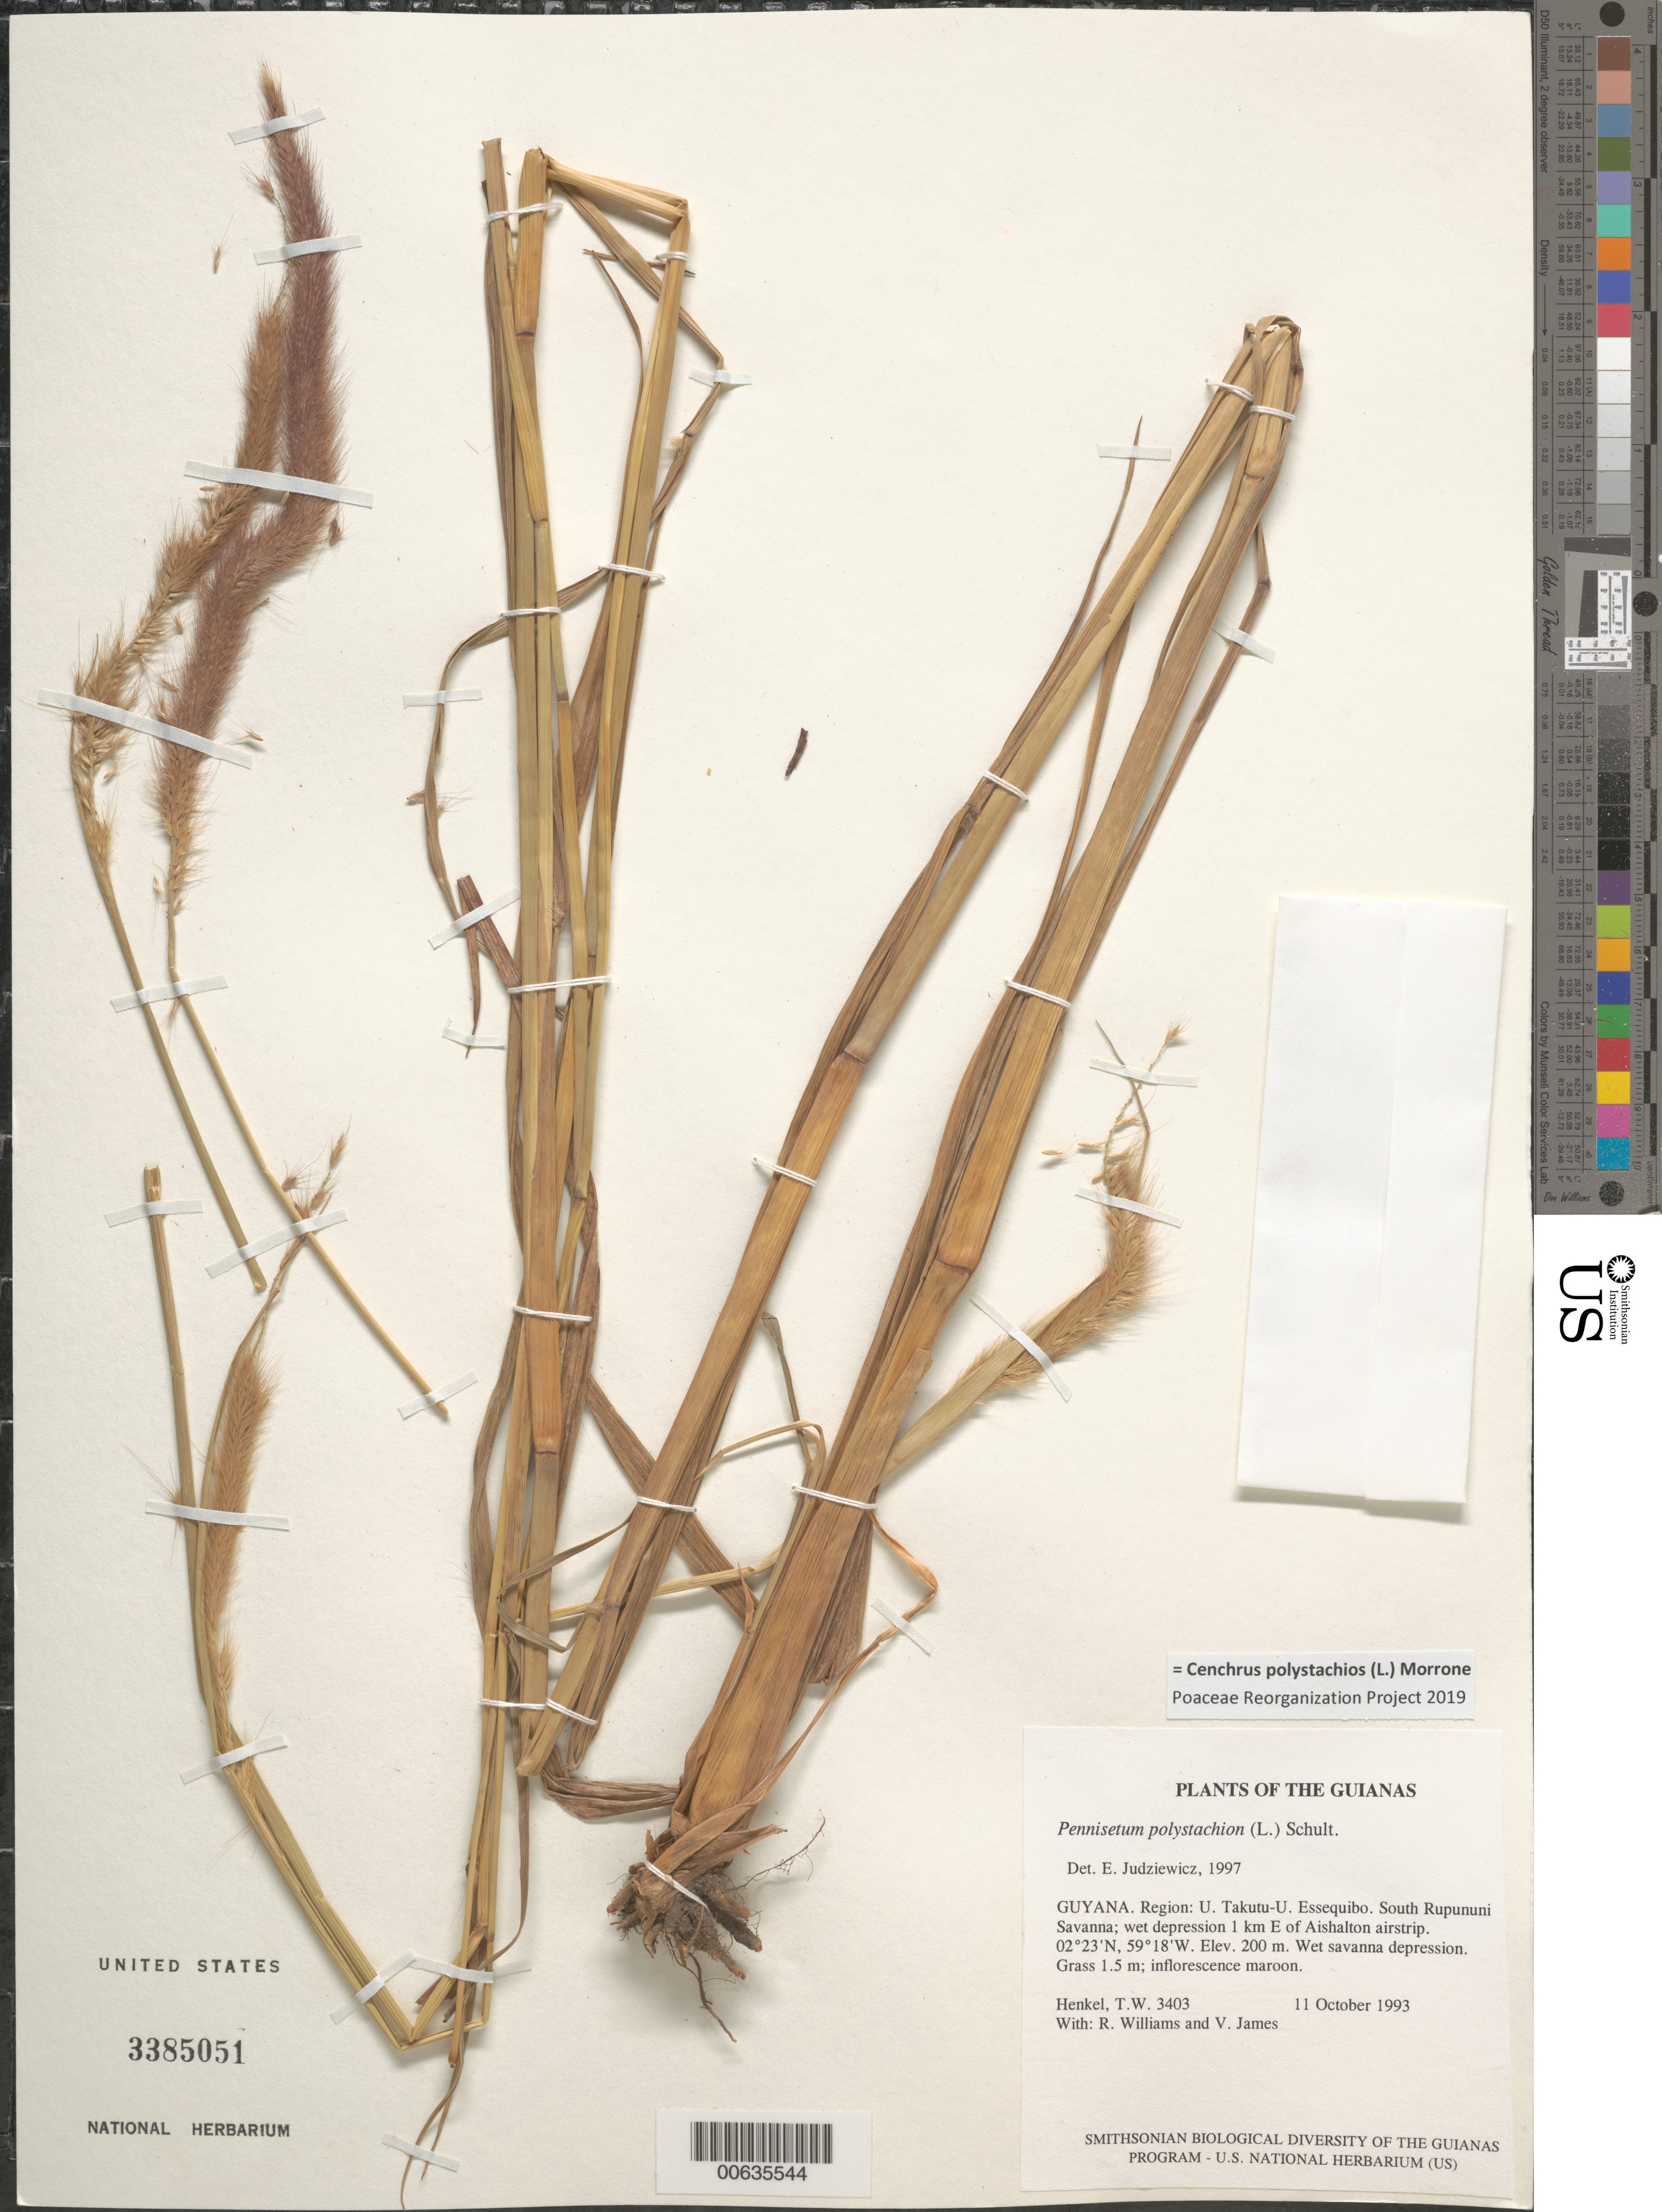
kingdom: Plantae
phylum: Tracheophyta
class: Liliopsida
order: Poales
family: Poaceae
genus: Cenchrus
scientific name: Cenchrus polystachios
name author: (L.) Morrone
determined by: Poaceae Reorganization Project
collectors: T. Henkel, R. Williams & V. James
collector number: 3403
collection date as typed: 11 October 1993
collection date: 1993-10-11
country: Guyana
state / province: U. Takutu-U. Essequibo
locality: South Rupununi Savanna; wet depression 1 km E of Aishalton airstrip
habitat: Wet savanna depression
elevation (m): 200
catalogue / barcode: US 3385051